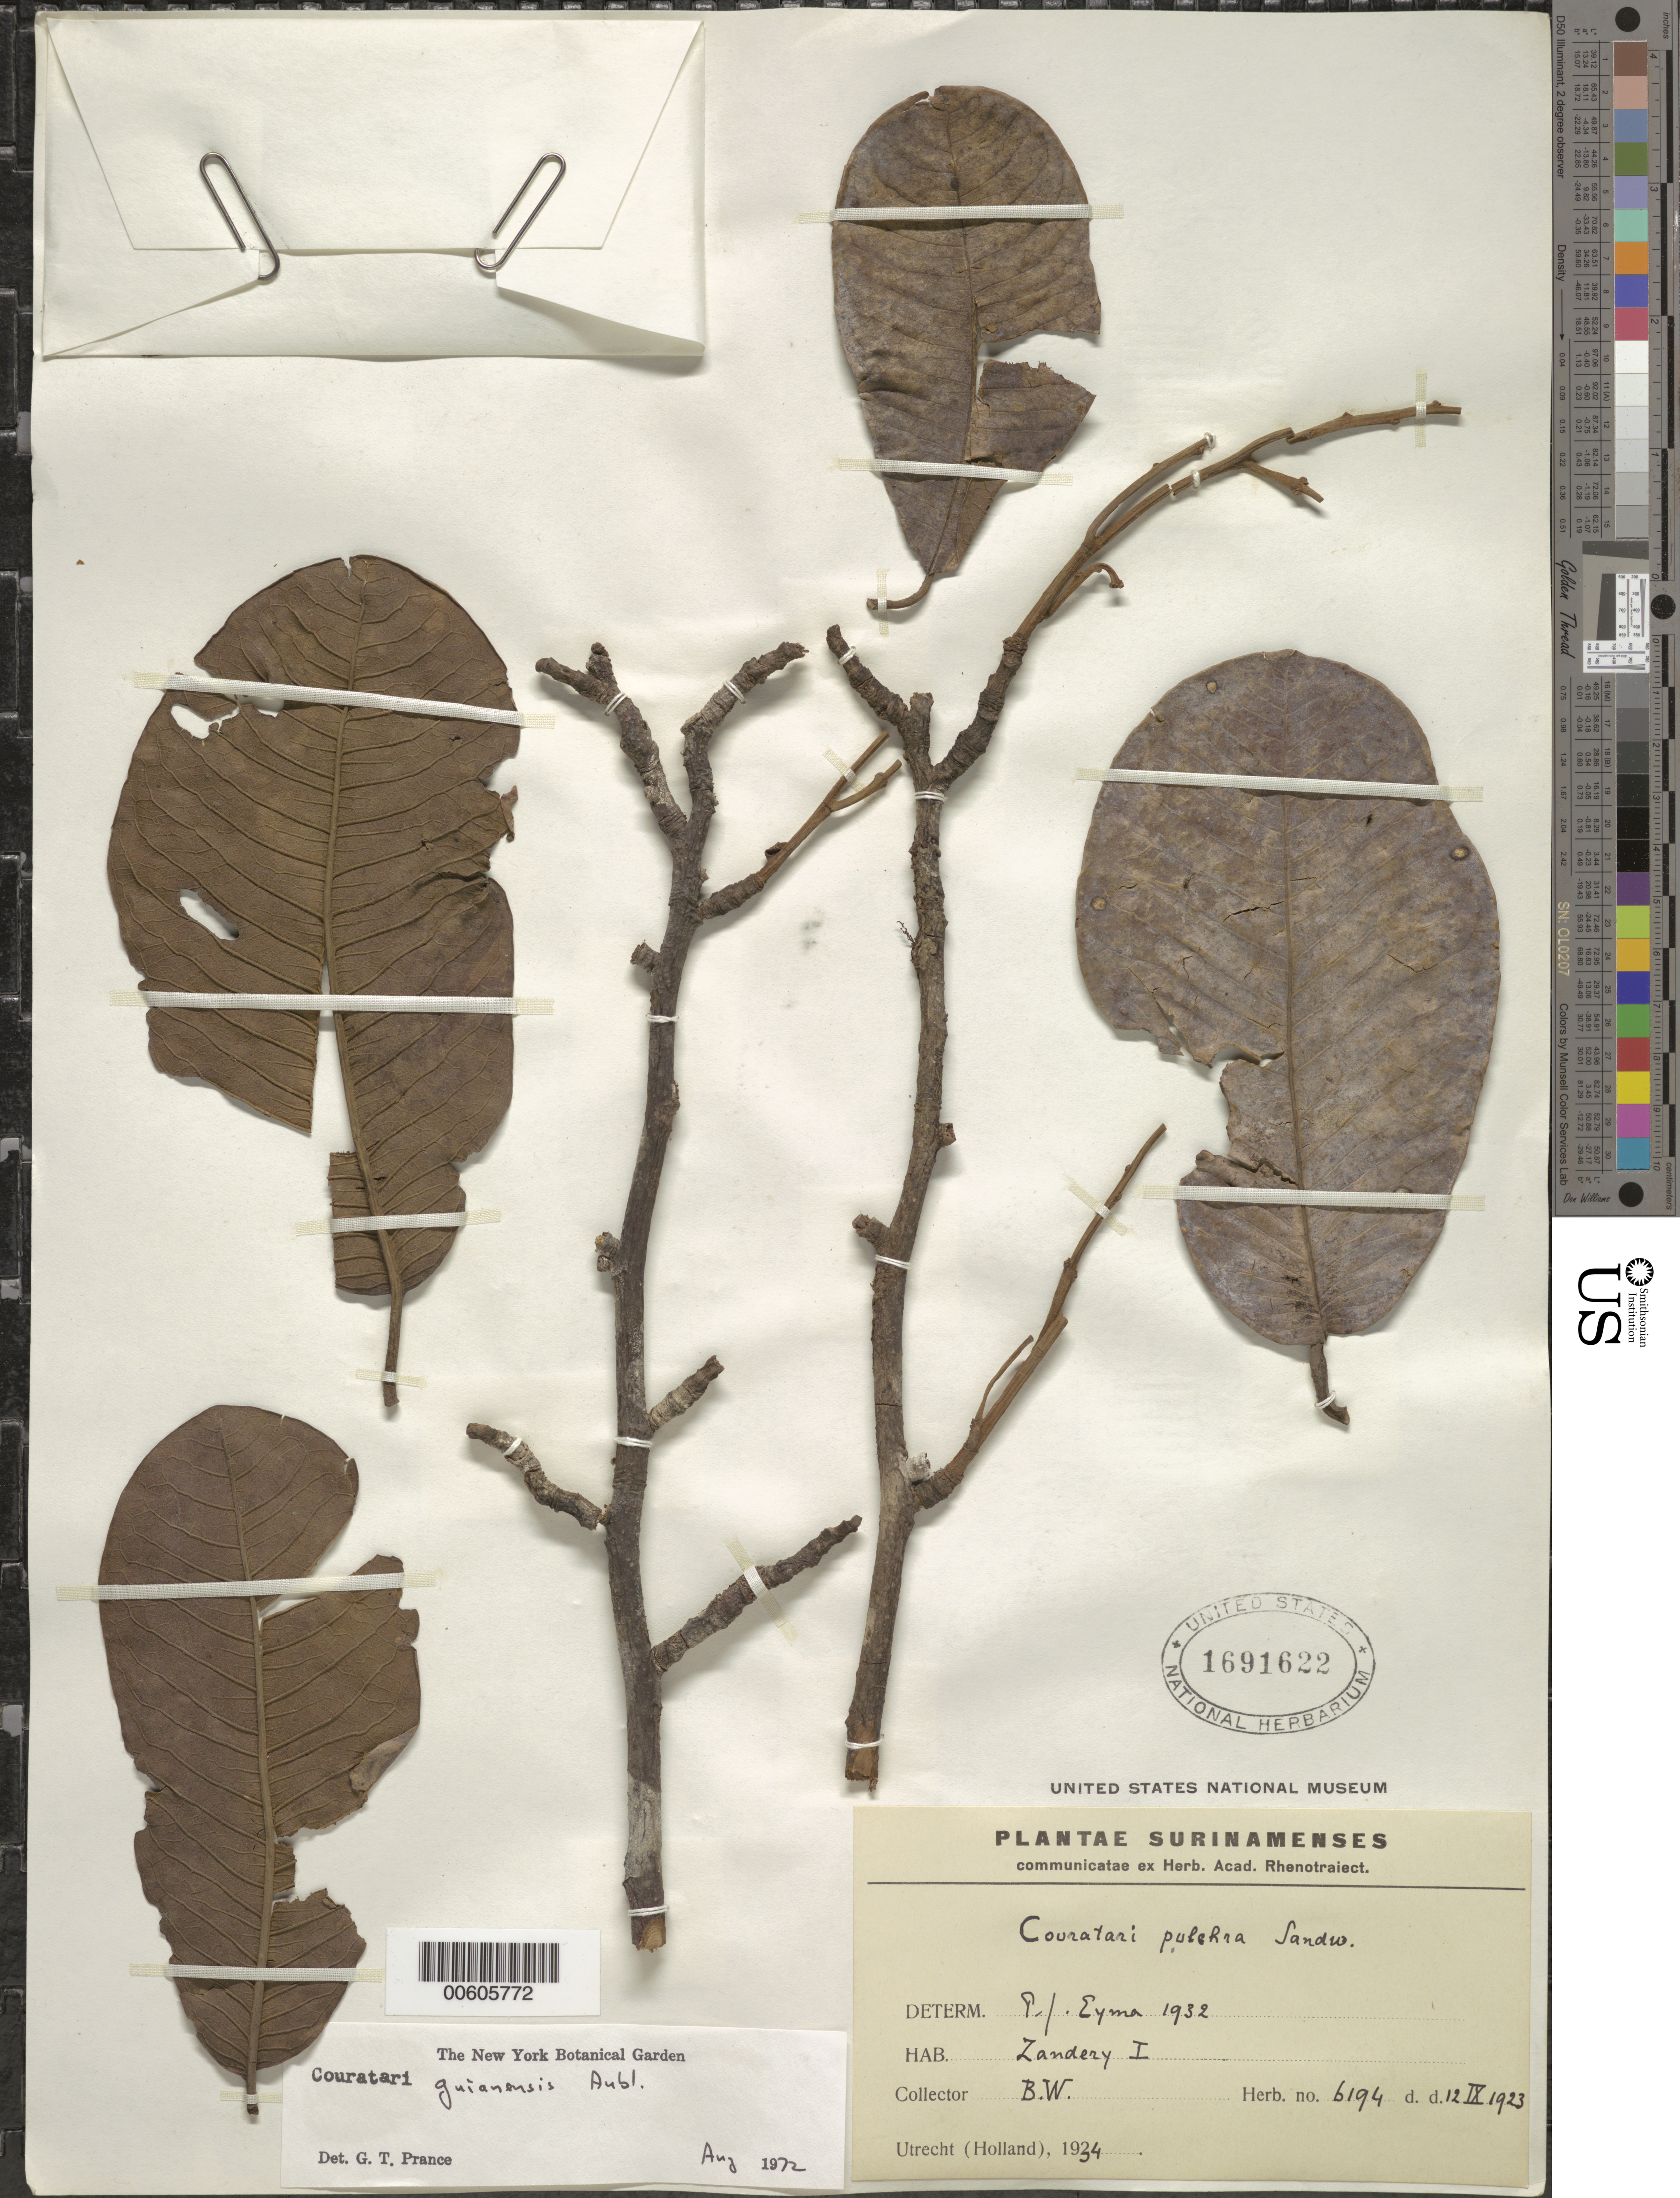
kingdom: Plantae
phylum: Tracheophyta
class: Magnoliopsida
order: Ericales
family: Lecythidaceae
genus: Couratari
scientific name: Couratari guianensis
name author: Aubl.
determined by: Prance, G. T.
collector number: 6194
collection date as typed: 12-Sep-23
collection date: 1923-09-12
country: Suriname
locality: Zanderij I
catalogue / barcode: US 1691622